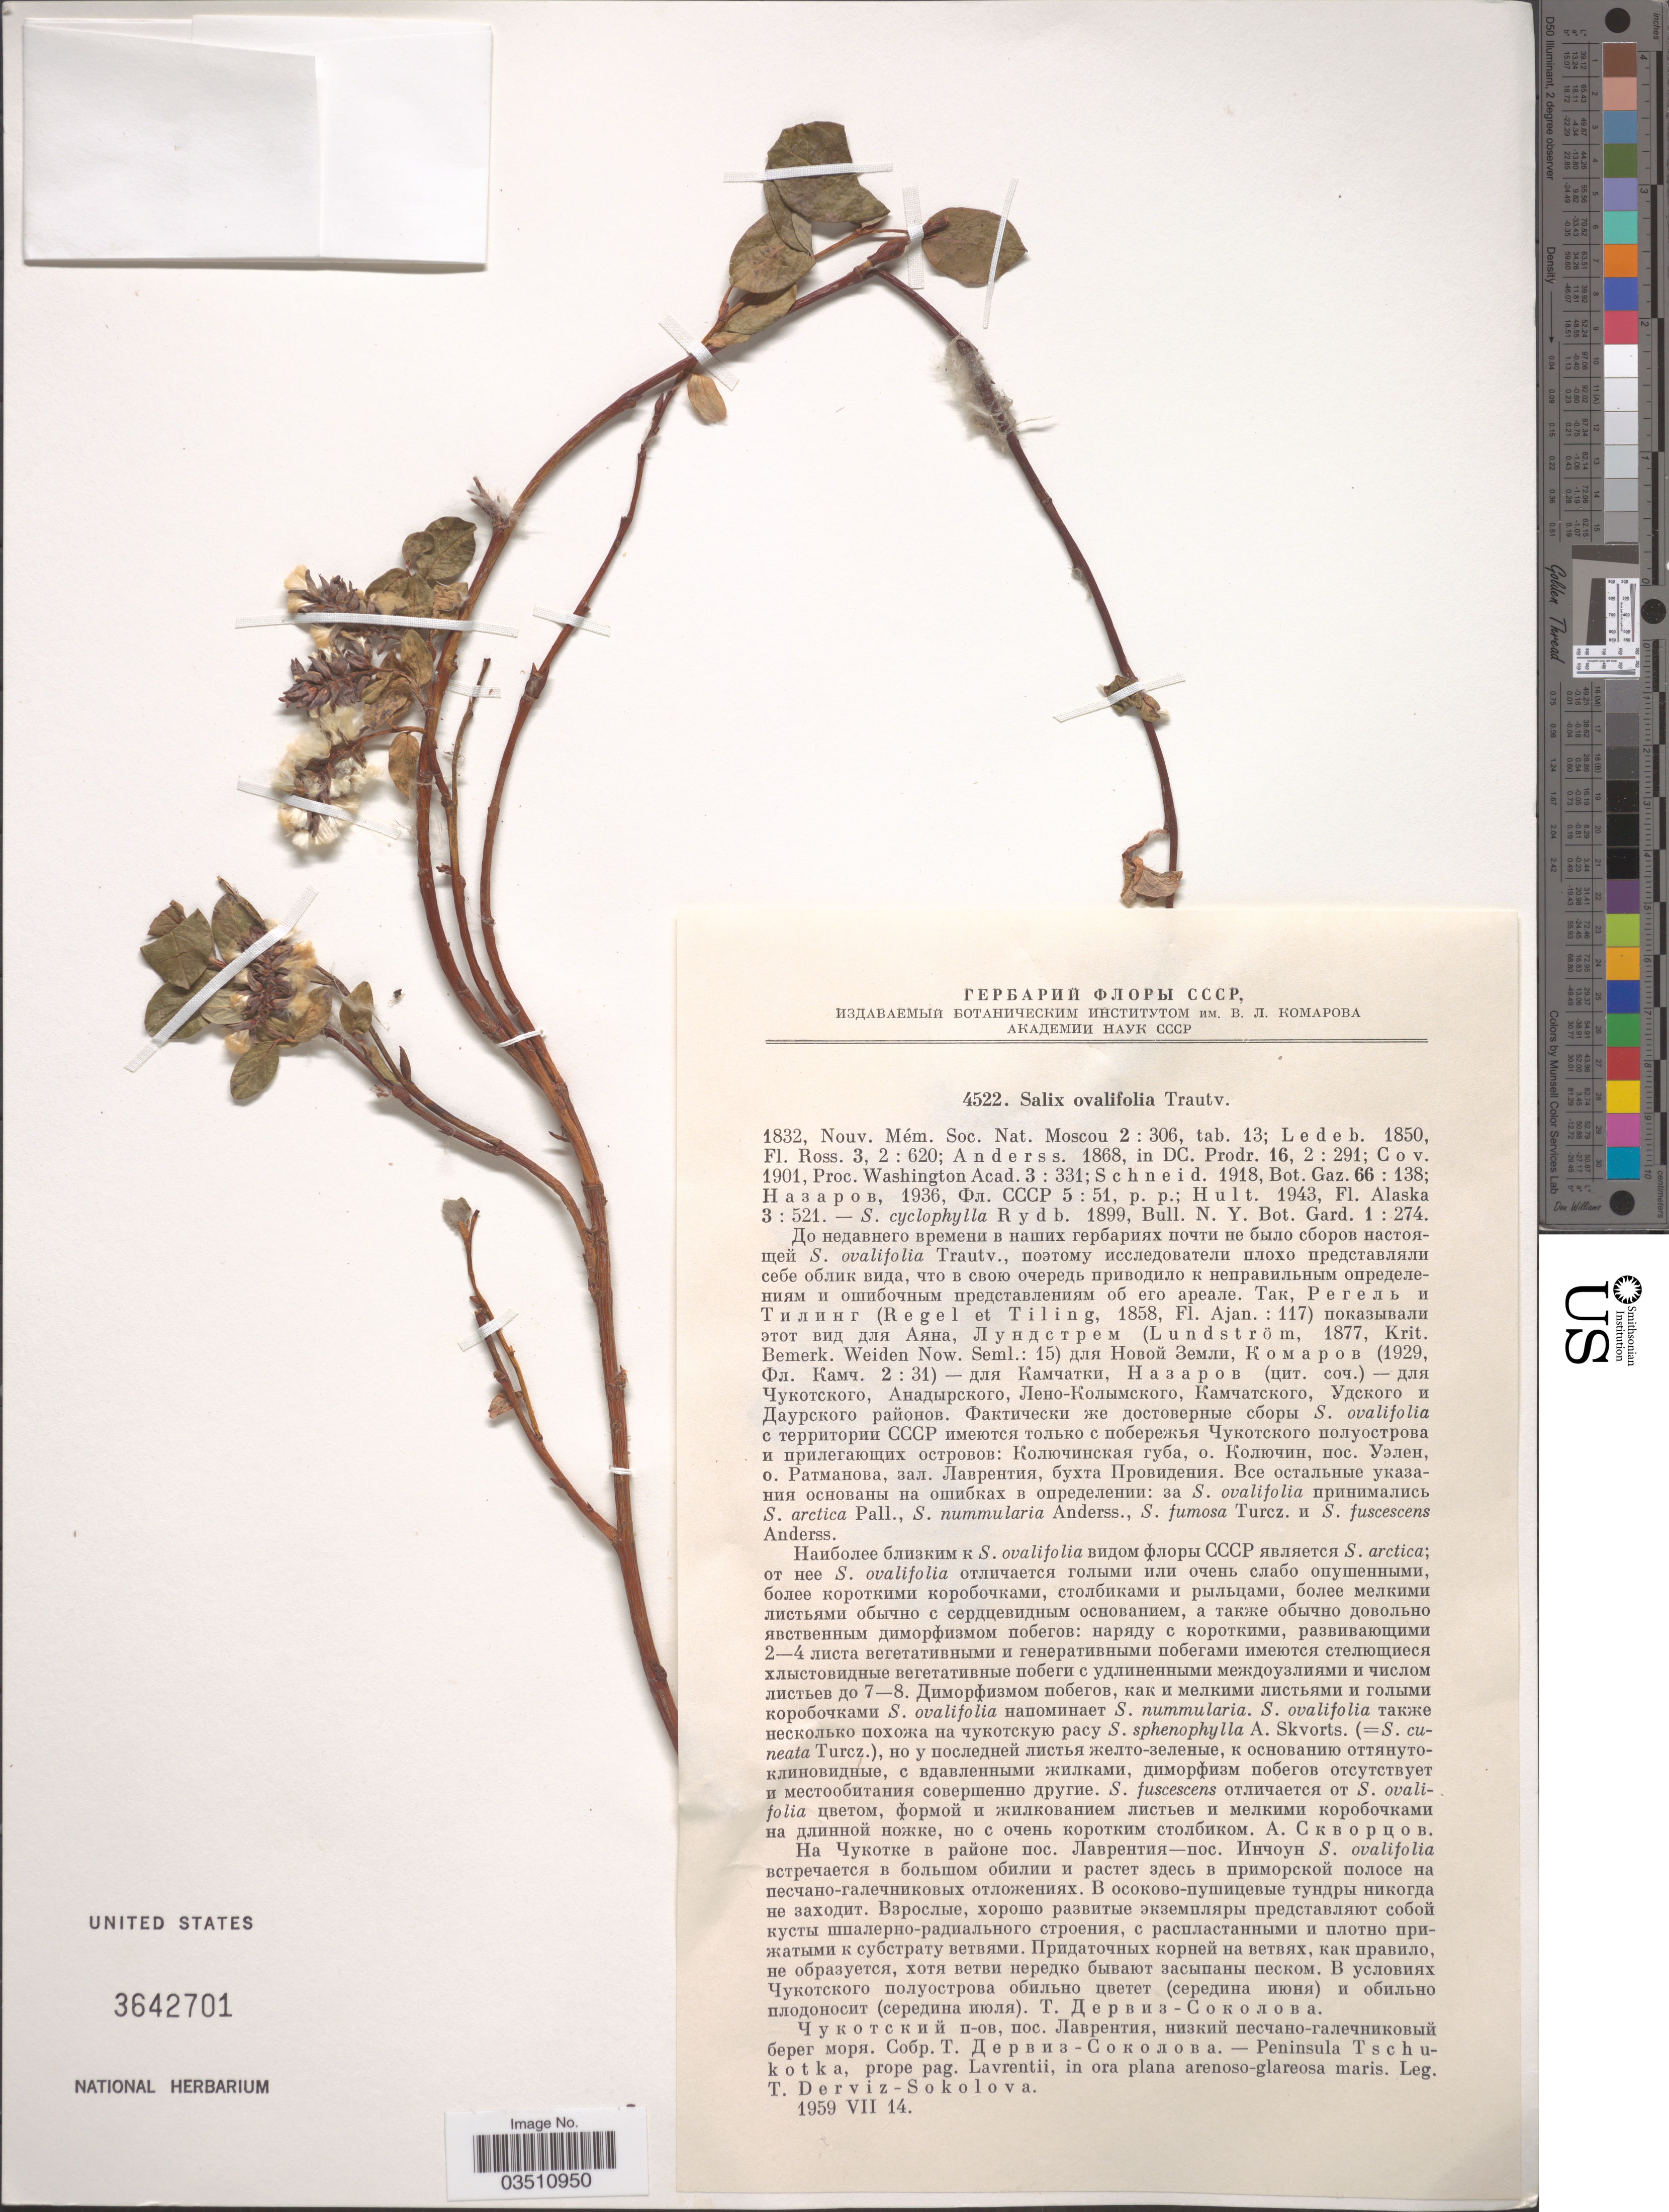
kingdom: Plantae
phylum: Tracheophyta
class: Magnoliopsida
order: Malpighiales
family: Salicaceae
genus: Salix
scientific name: Salix ovalifolia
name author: Trautv.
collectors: T. Derviz-Sokolova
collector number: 4522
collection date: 1959-07-14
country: Russian Federation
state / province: Chukotka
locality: Peninsula Tschukotka, prope pag. Lavrentii.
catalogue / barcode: US 3642701